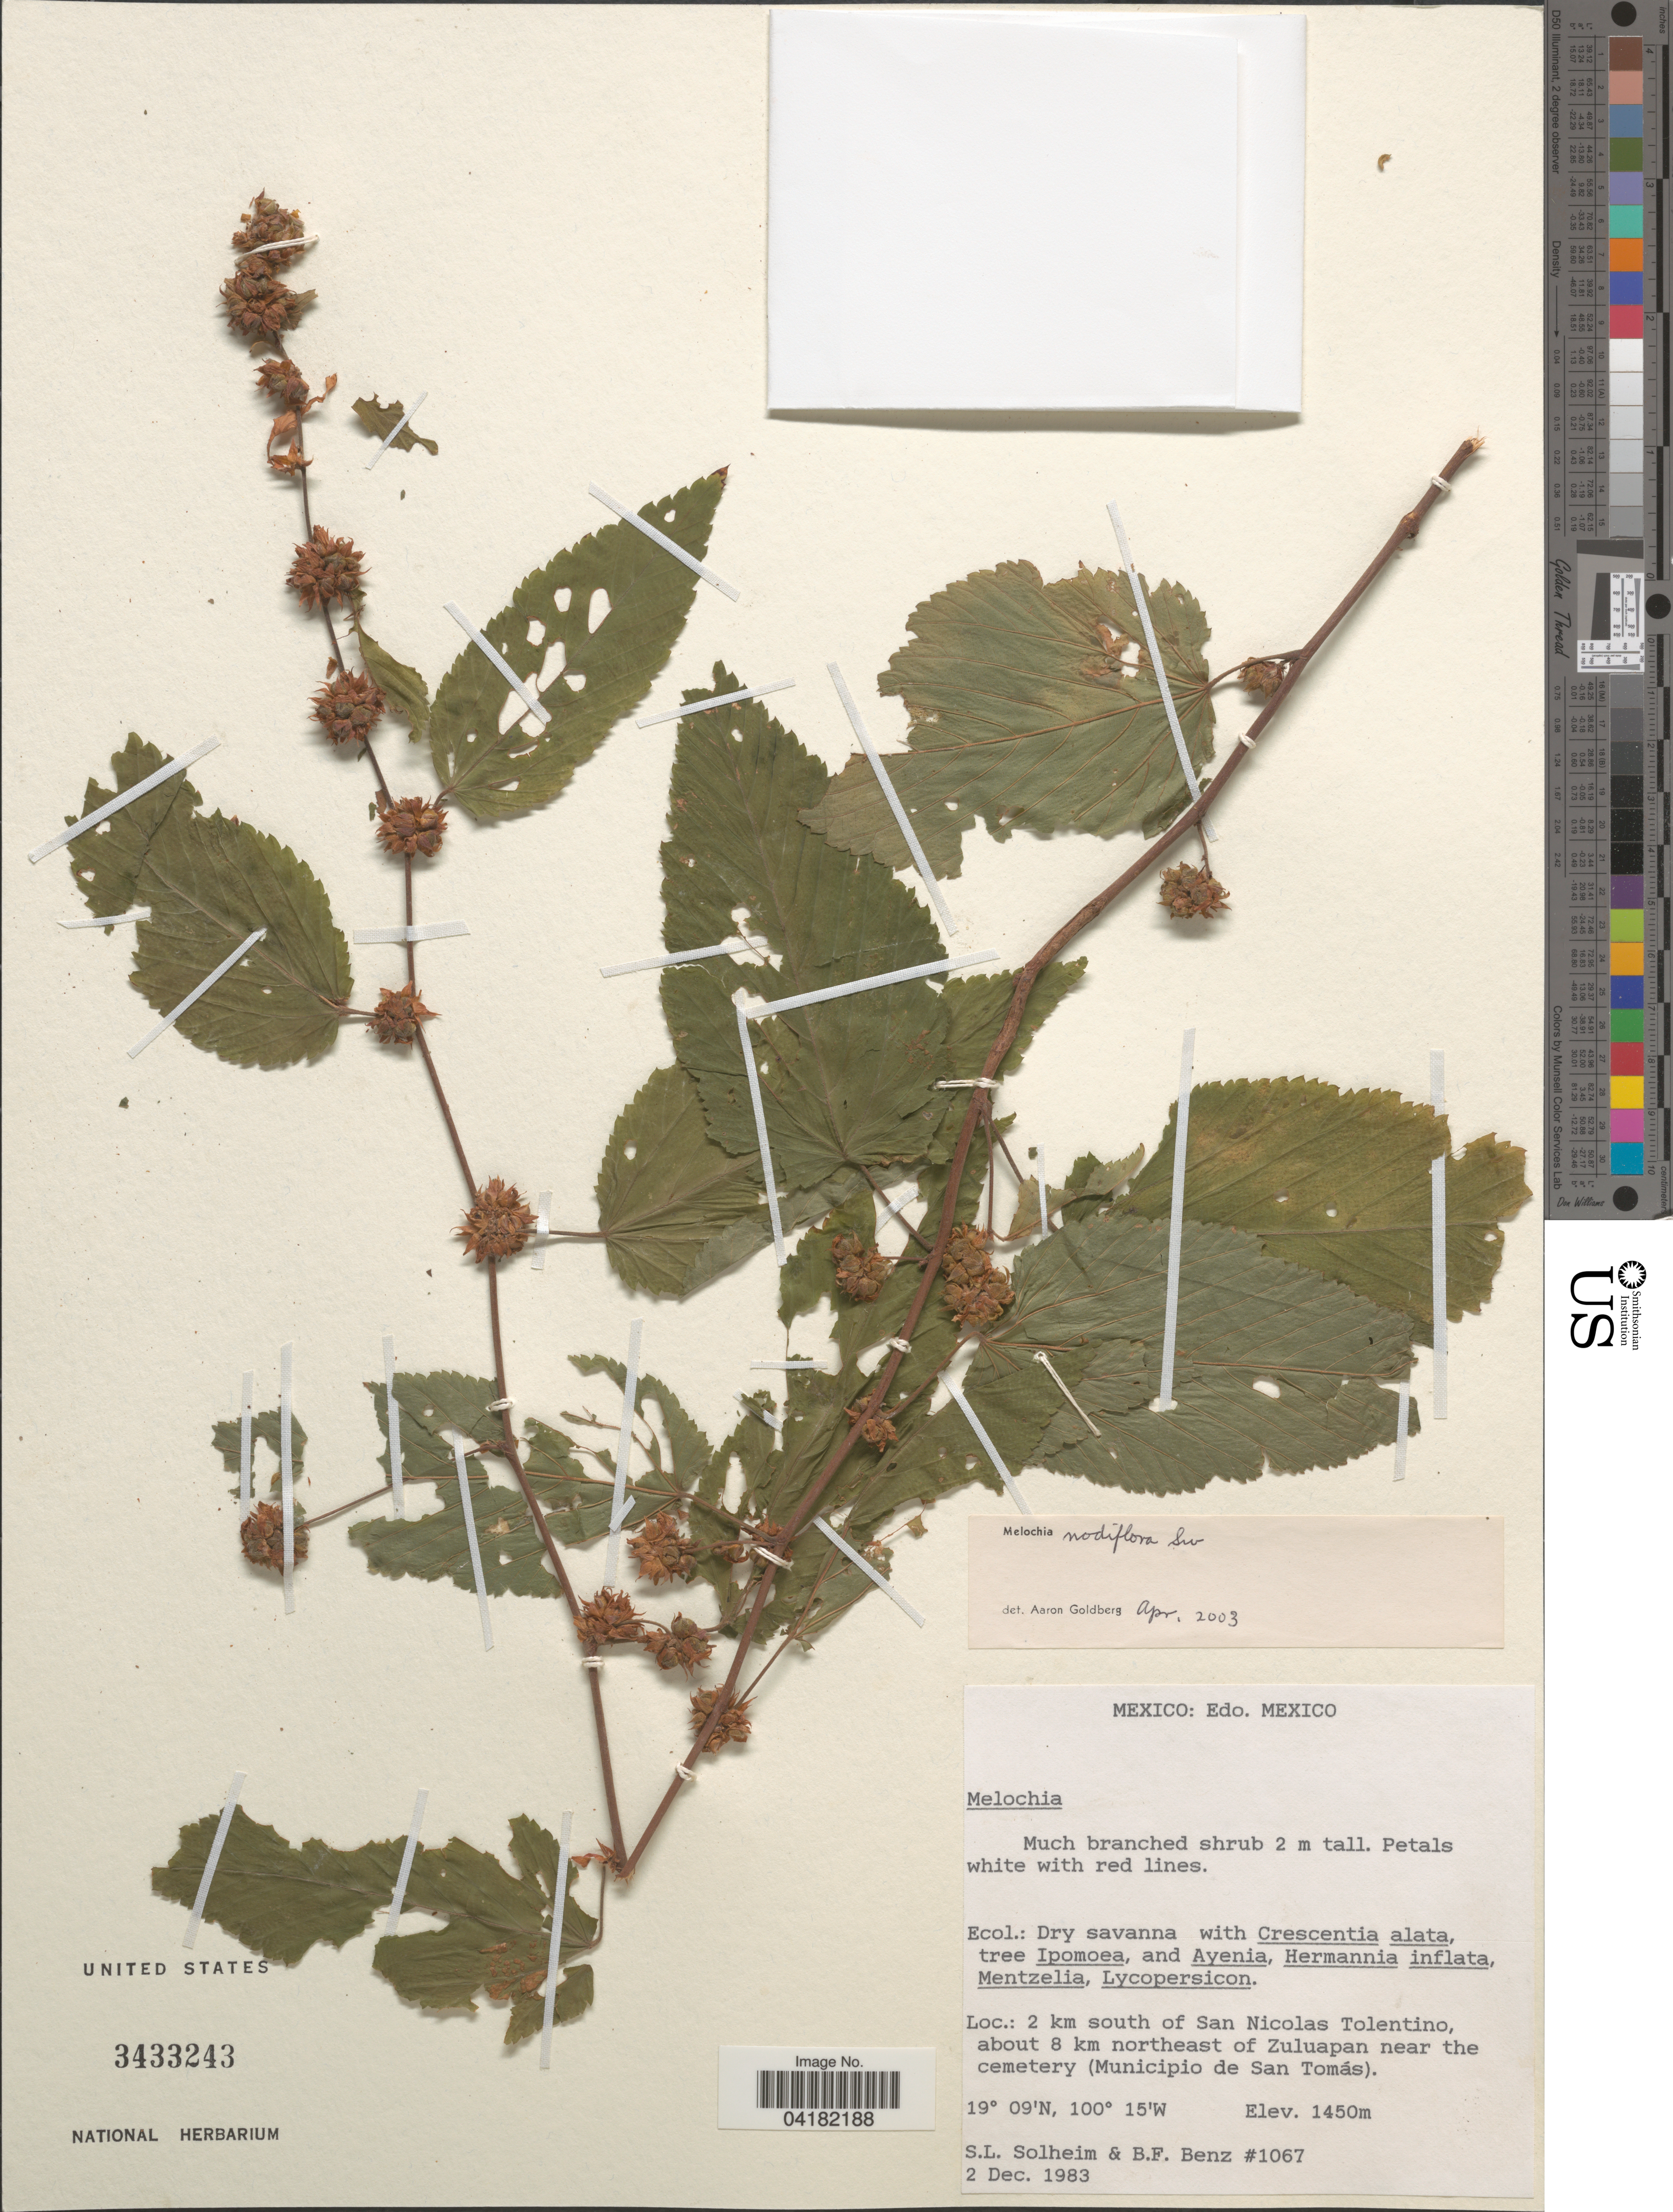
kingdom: Plantae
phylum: Tracheophyta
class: Magnoliopsida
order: Malvales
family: Malvaceae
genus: Melochia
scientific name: Melochia nodiflora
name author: Sw.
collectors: S. Solheim & B. F. Benz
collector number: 1067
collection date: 1983-12-02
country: Mexico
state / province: México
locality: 2 km south of San Nicolas Tolentino, about 8 km northeast of Zuluapan near the cemetery (Municipio de San Tomás).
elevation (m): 1450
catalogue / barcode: US 3433243